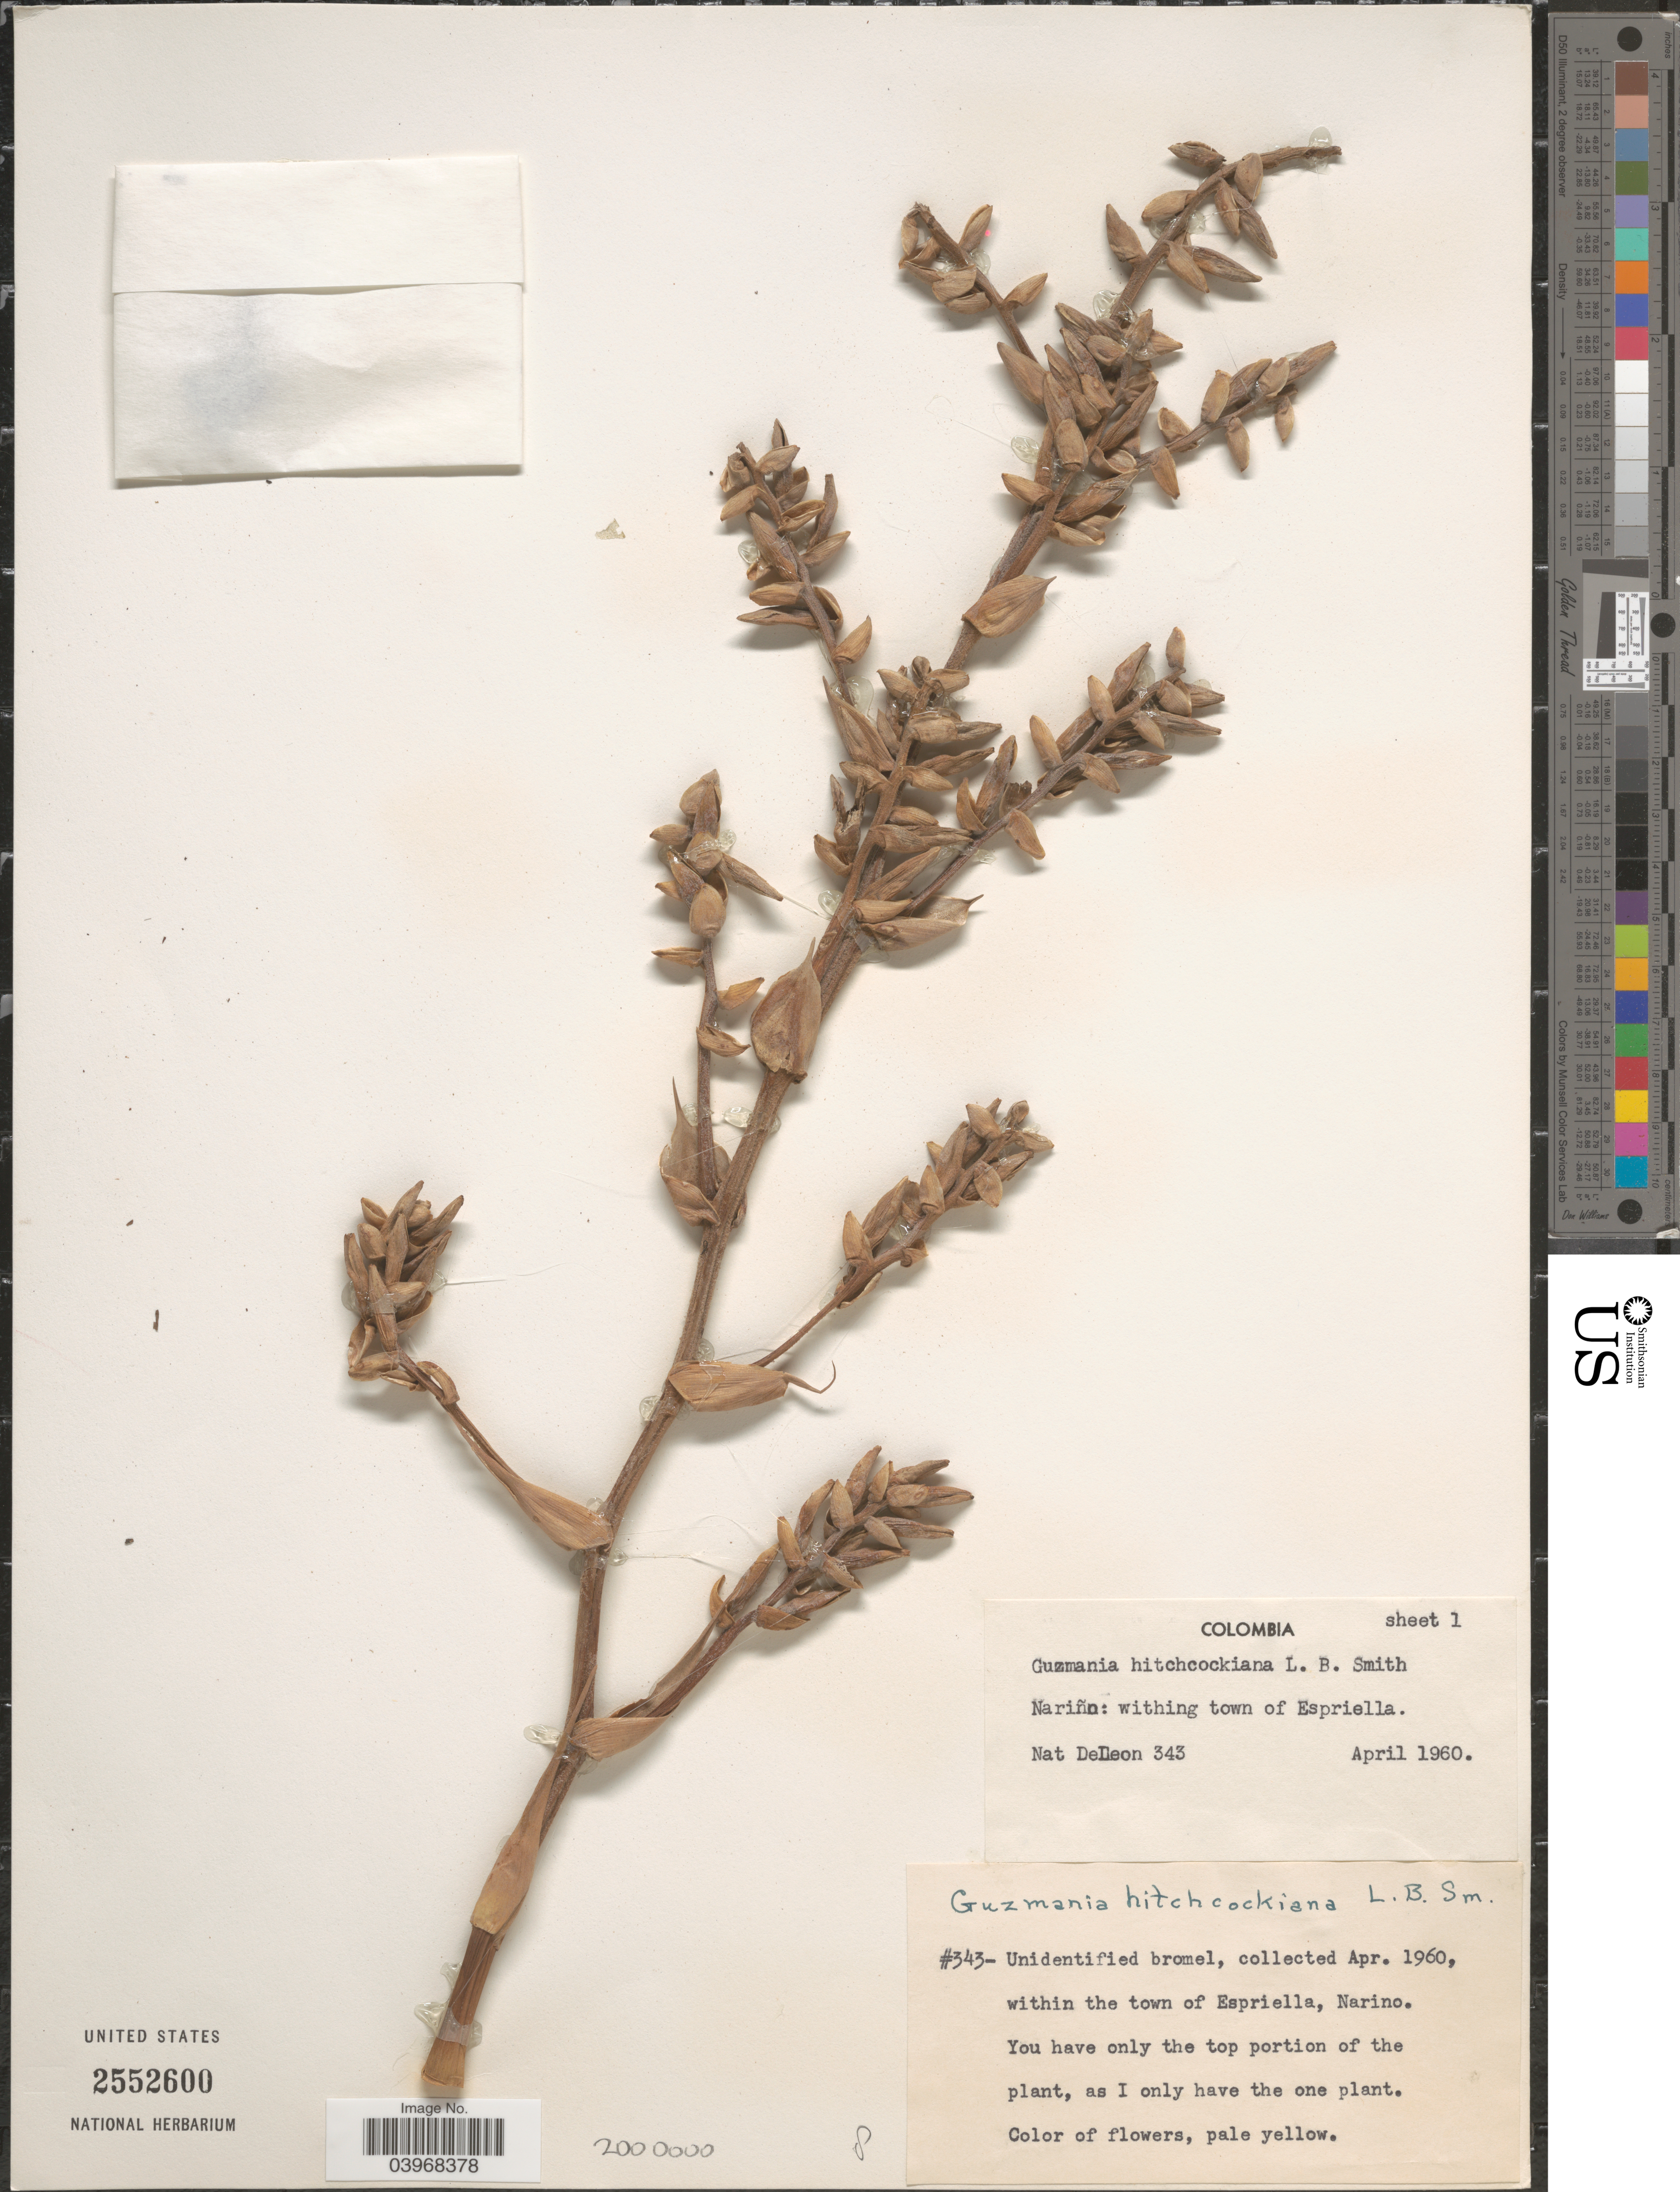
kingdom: Plantae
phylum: Tracheophyta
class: Liliopsida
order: Poales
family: Bromeliaceae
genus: Guzmania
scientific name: Guzmania hitchcockiana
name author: L.B. Sm.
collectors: N. J. DeLeon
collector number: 343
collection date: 1960-04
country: Colombia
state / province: Nariño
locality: Within town of Espriella.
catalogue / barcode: US 2552600